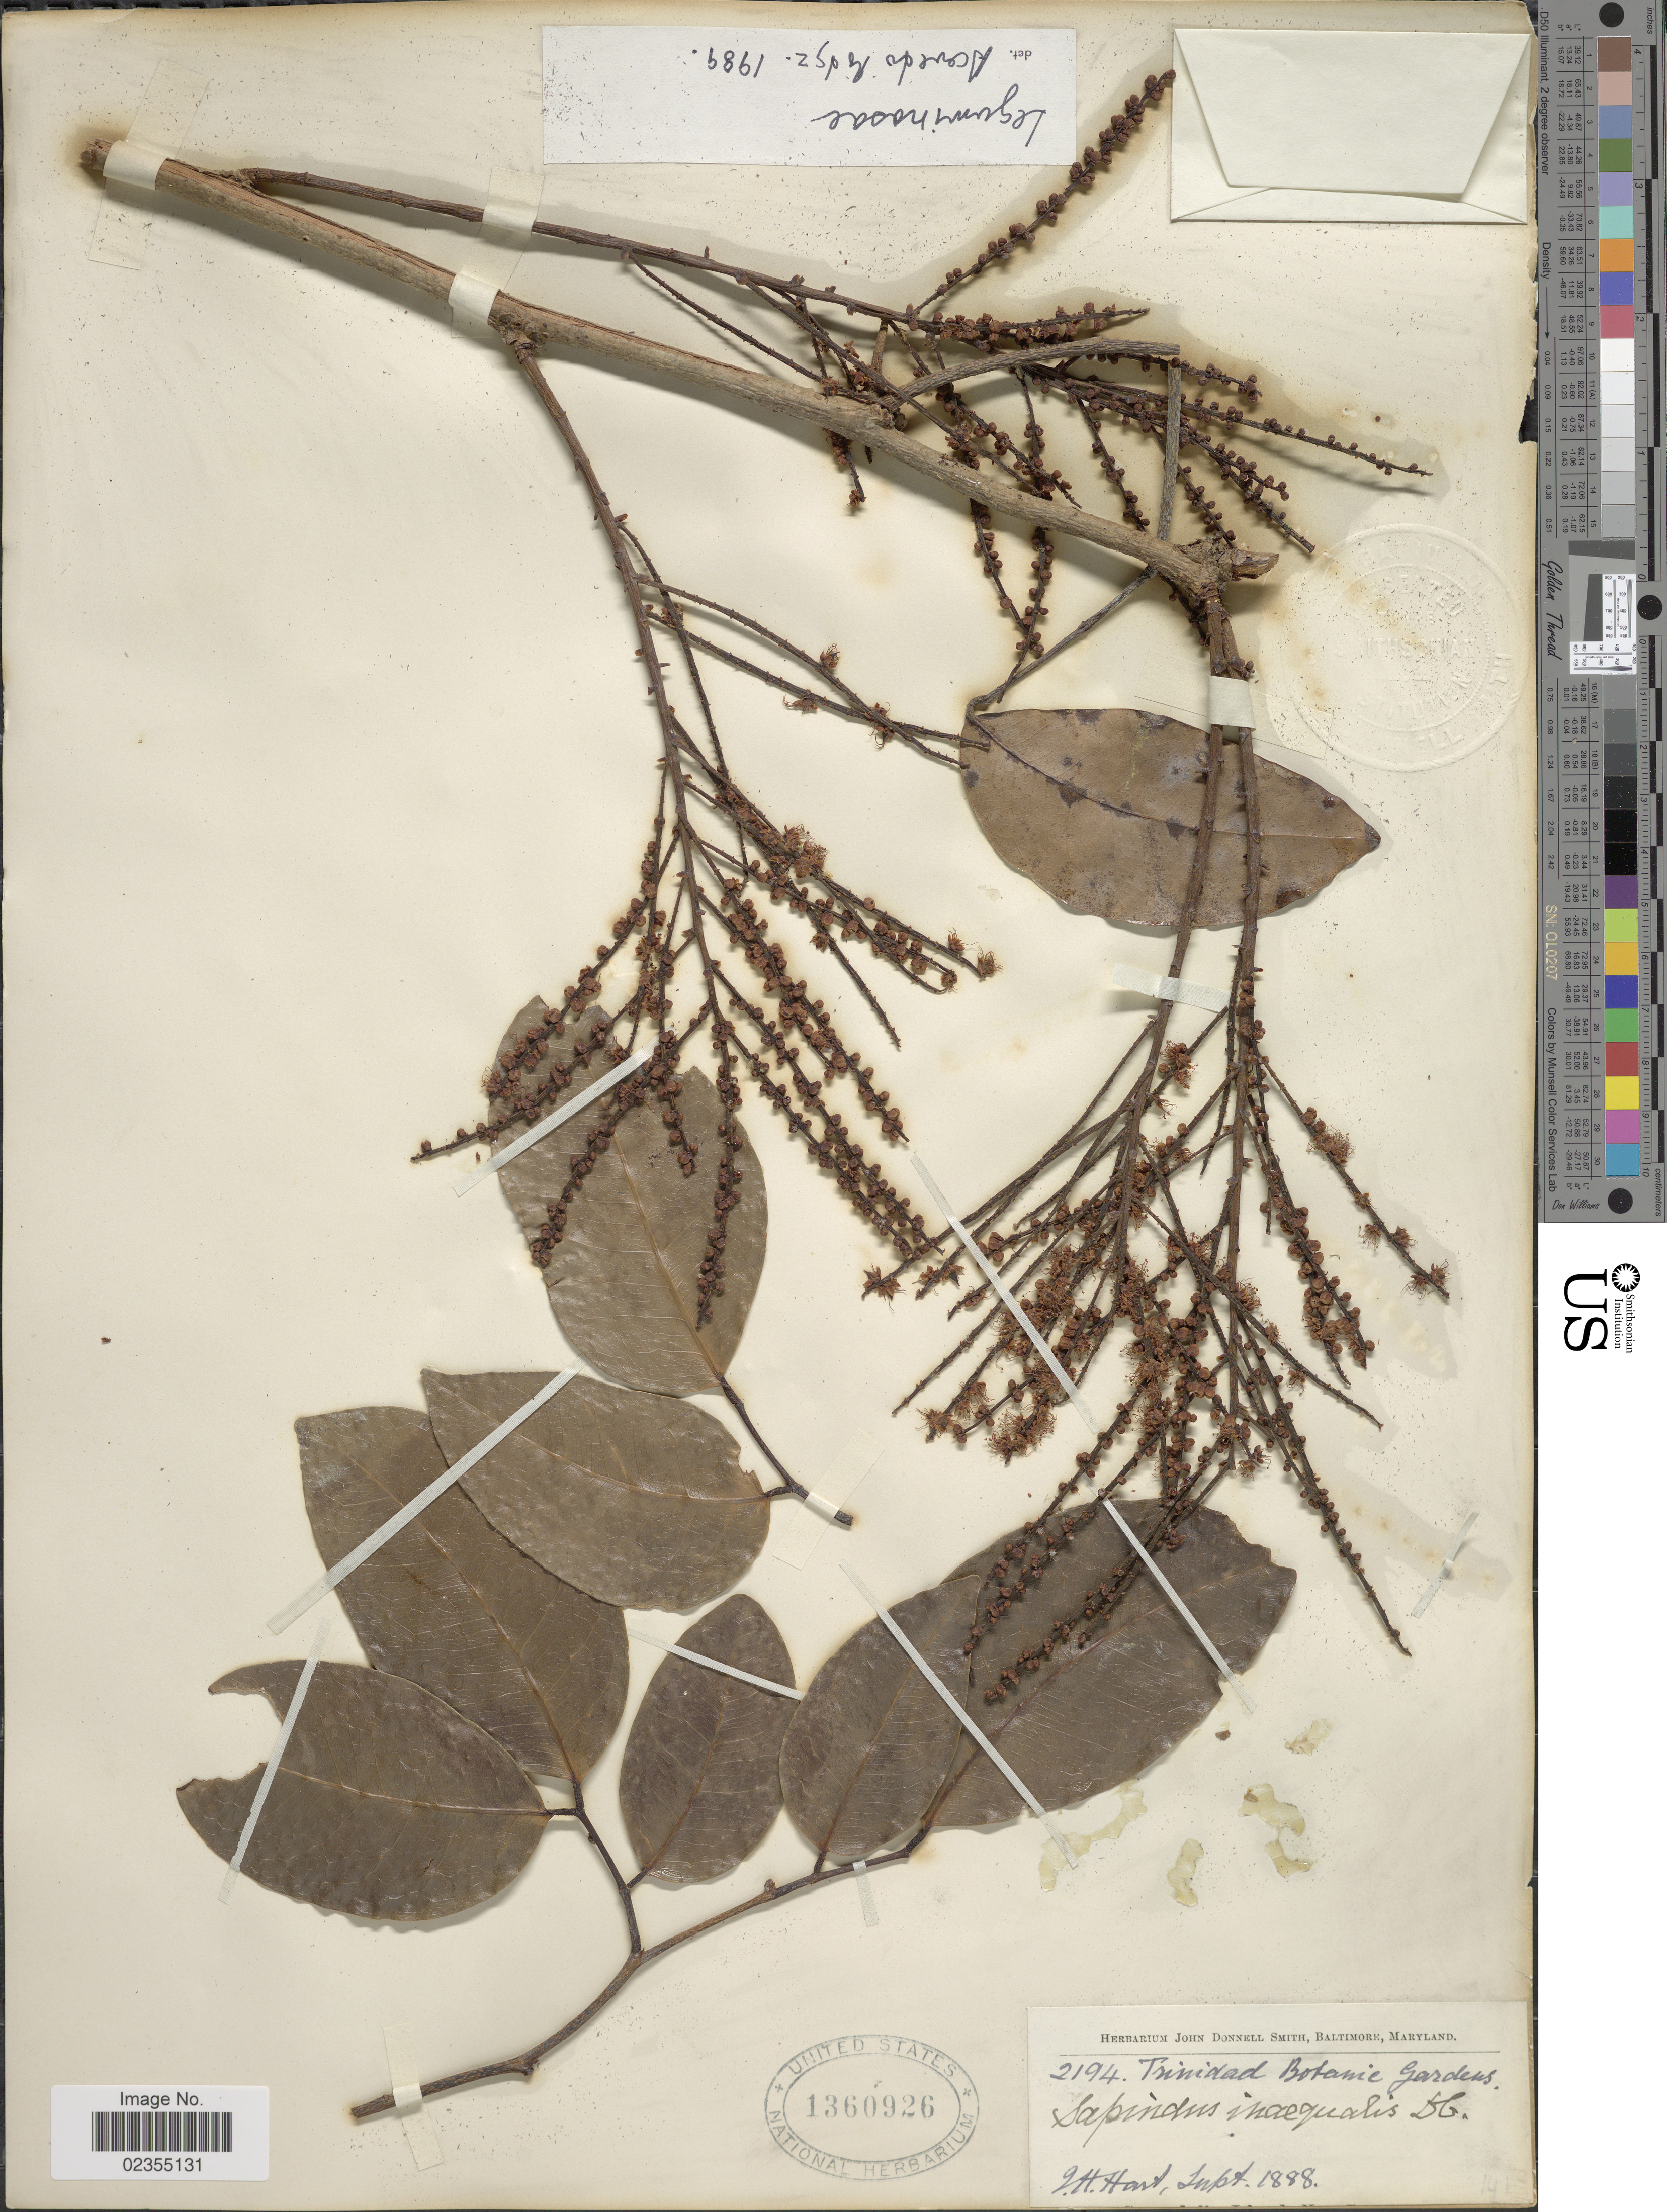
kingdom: Plantae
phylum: Tracheophyta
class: Magnoliopsida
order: Fabales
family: Fabaceae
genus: Prioria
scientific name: Prioria sp.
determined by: Trujillo, A. M.; Londoño-Echeverri, Y.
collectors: J. H. Hart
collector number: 2194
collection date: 1888-09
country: Trinidad and Tobago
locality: Trinidad Botanic Gardens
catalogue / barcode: US 1360926